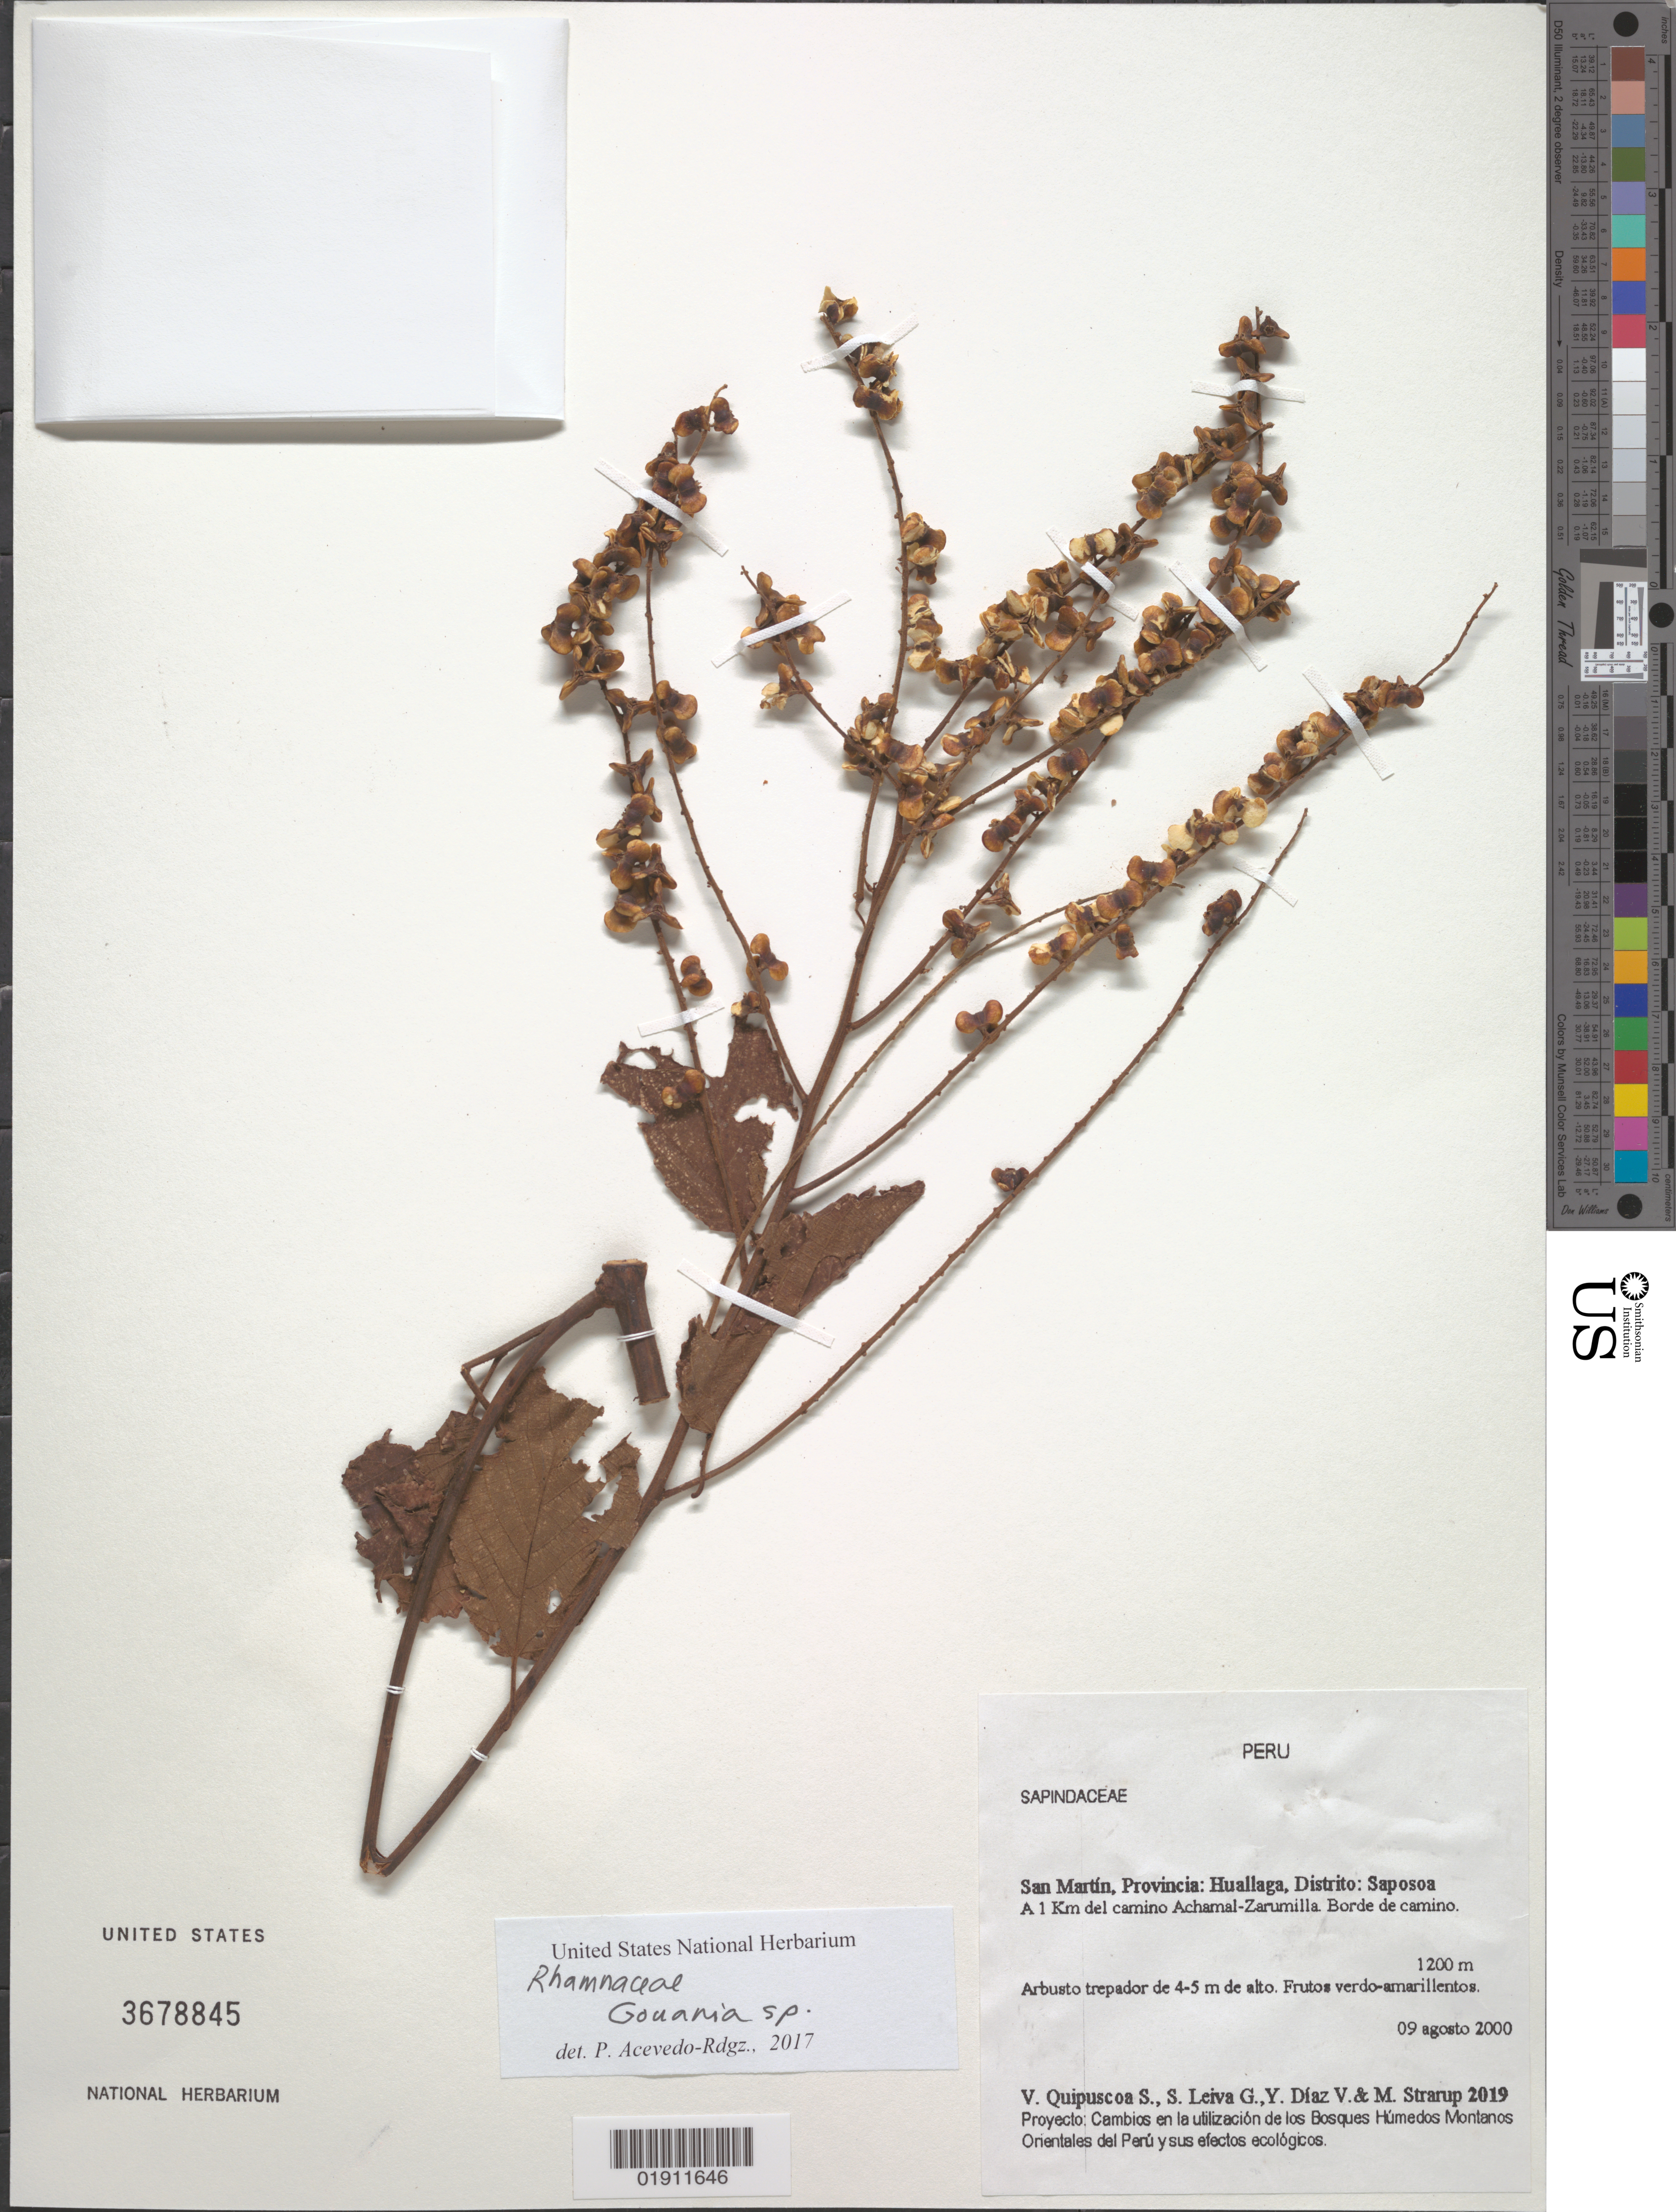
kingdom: Plantae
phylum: Tracheophyta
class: Magnoliopsida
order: Rosales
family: Rhamnaceae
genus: Gouania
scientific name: Gouania polygama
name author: (Jacq.) Urb.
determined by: Figueira, Mauricio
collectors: V. Quipuscoa S., S. Leiva G., Y. Diaz V. & M. Strarup J.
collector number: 2019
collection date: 2000-08-09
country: Peru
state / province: San Martín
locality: Huallaga, Distrito: Saposoa; a 1 km del camino Achamal-Zarumilla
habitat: Borde de camino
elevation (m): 1200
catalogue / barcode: US 3678845